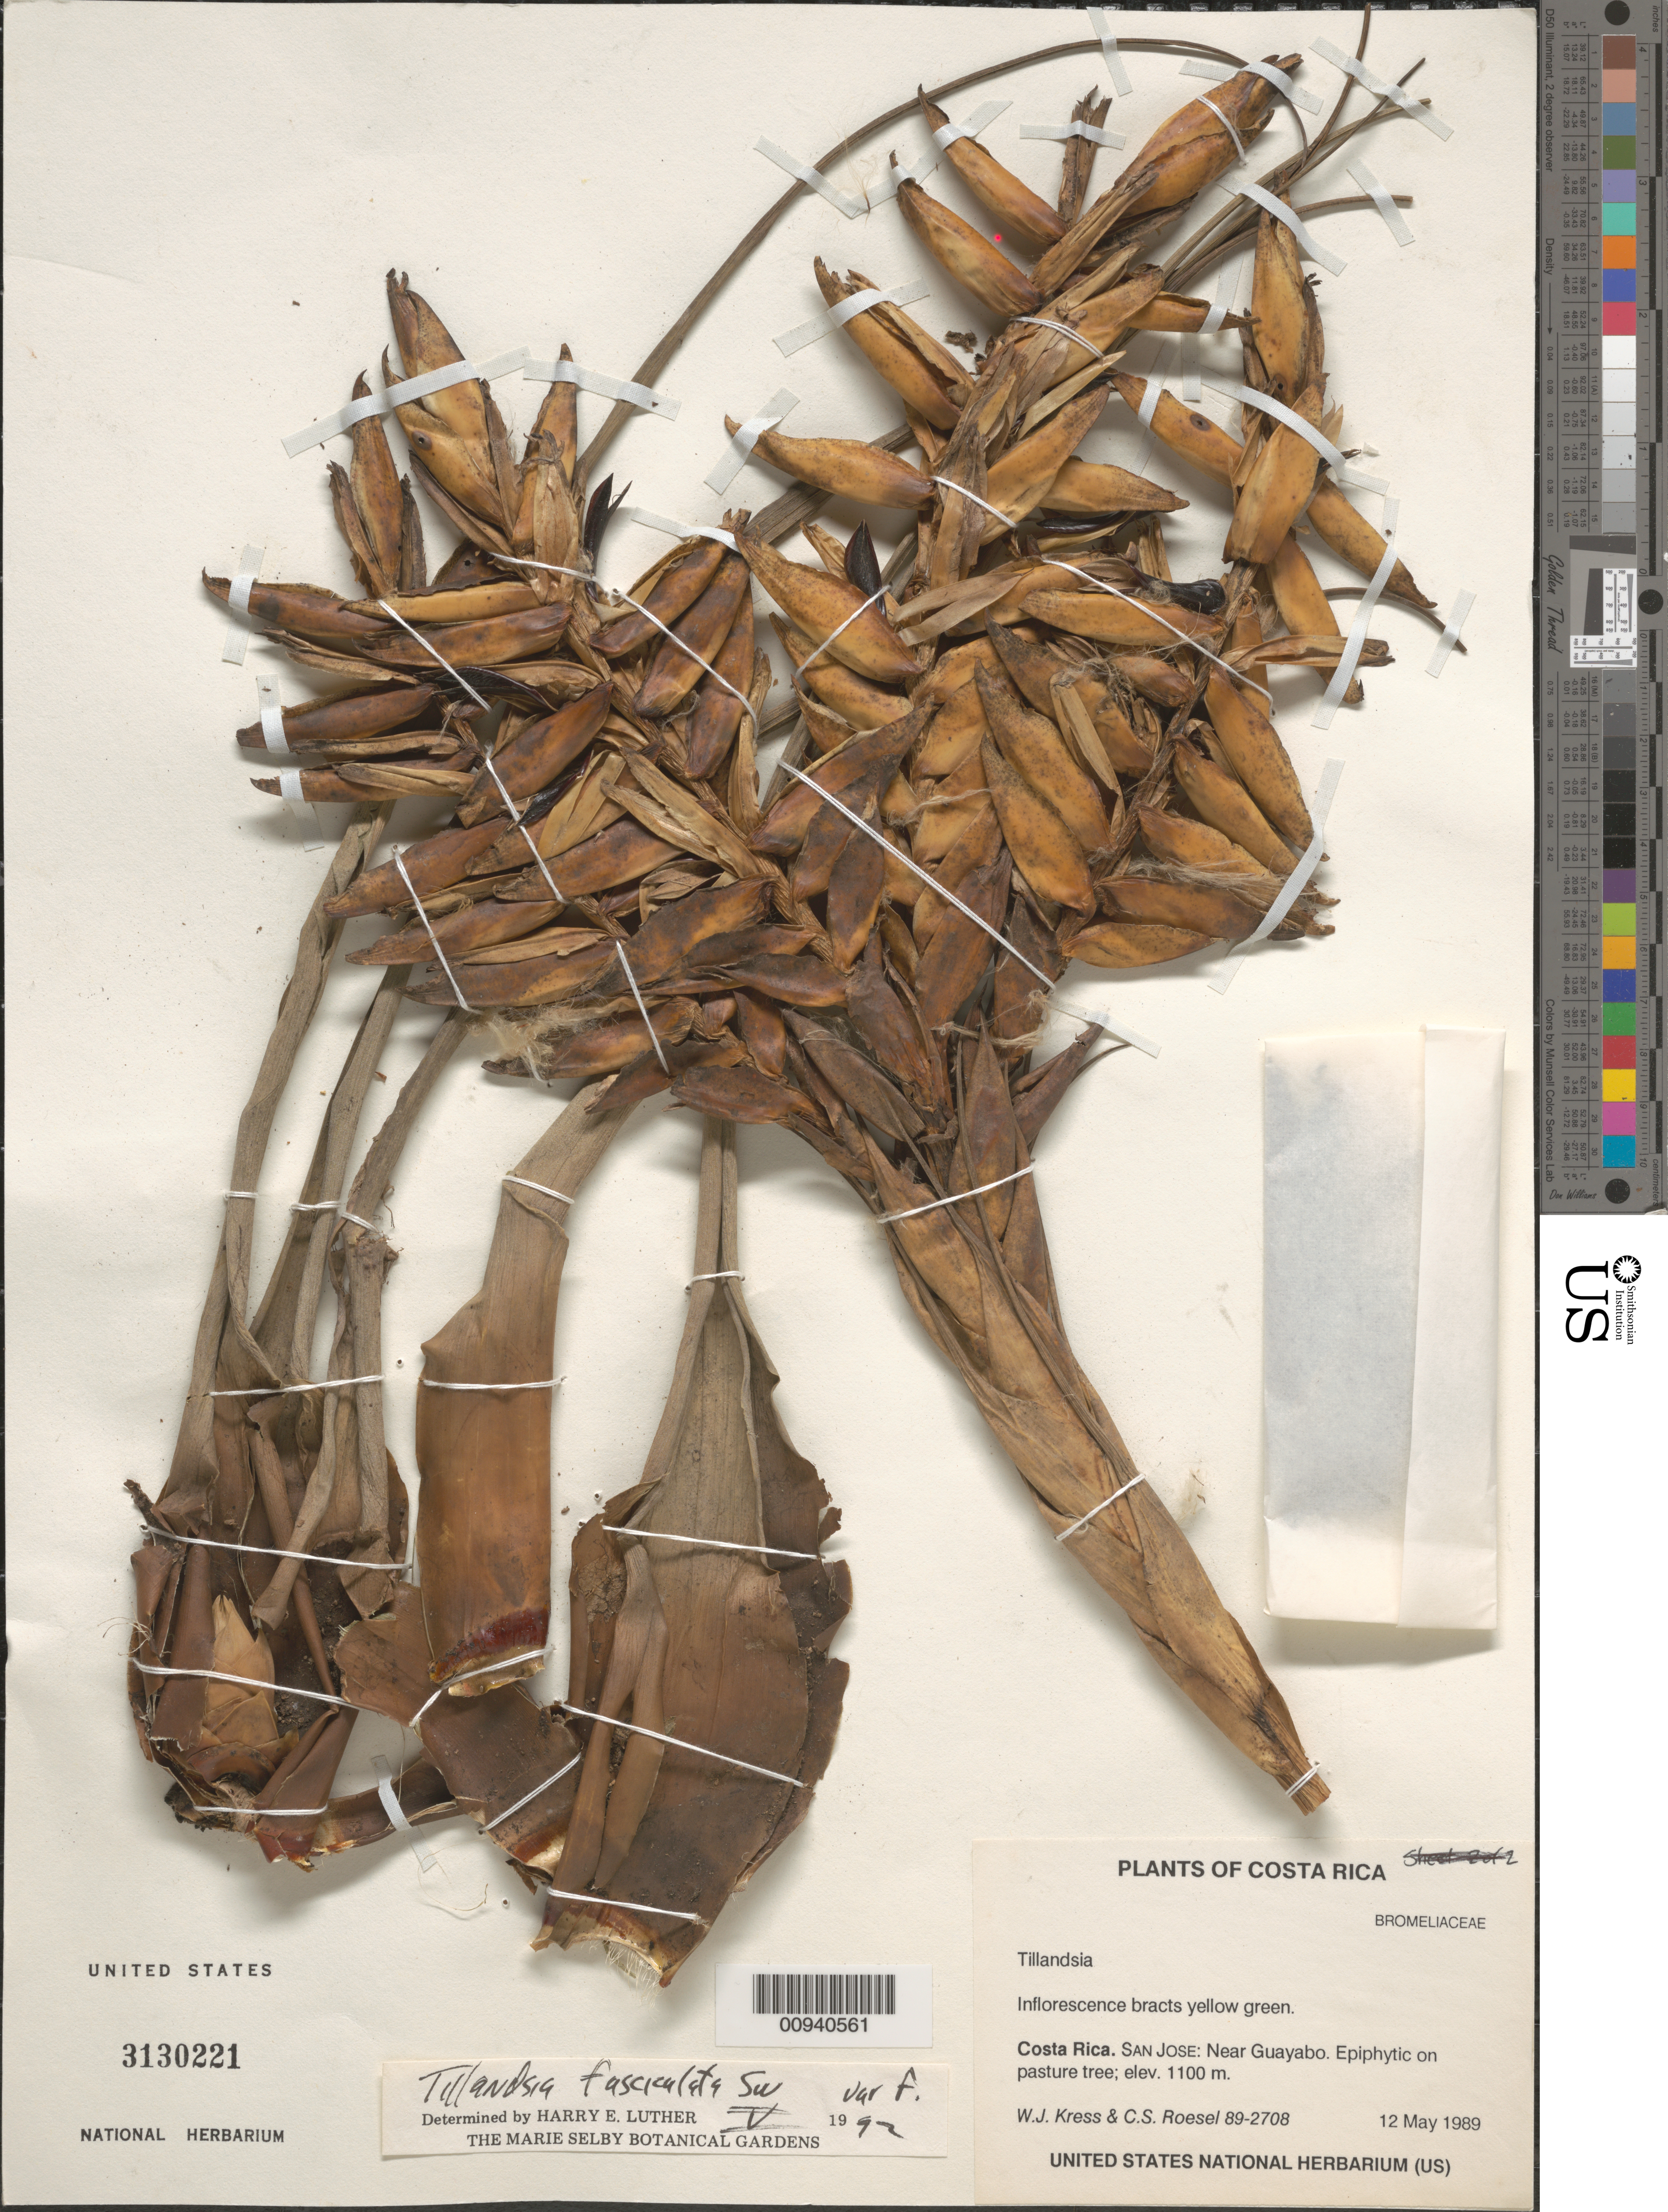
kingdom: Plantae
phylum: Tracheophyta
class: Liliopsida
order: Poales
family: Bromeliaceae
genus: Tillandsia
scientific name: Tillandsia fasciculata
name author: Sw.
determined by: Luther, Hans E.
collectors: W. J. Kress & C. S. Roesel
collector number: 89-2708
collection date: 1989-05-12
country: Costa Rica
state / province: San Jose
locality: Near Guayabo. Epiphytic on pasture tree.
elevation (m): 1100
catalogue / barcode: US 3130221